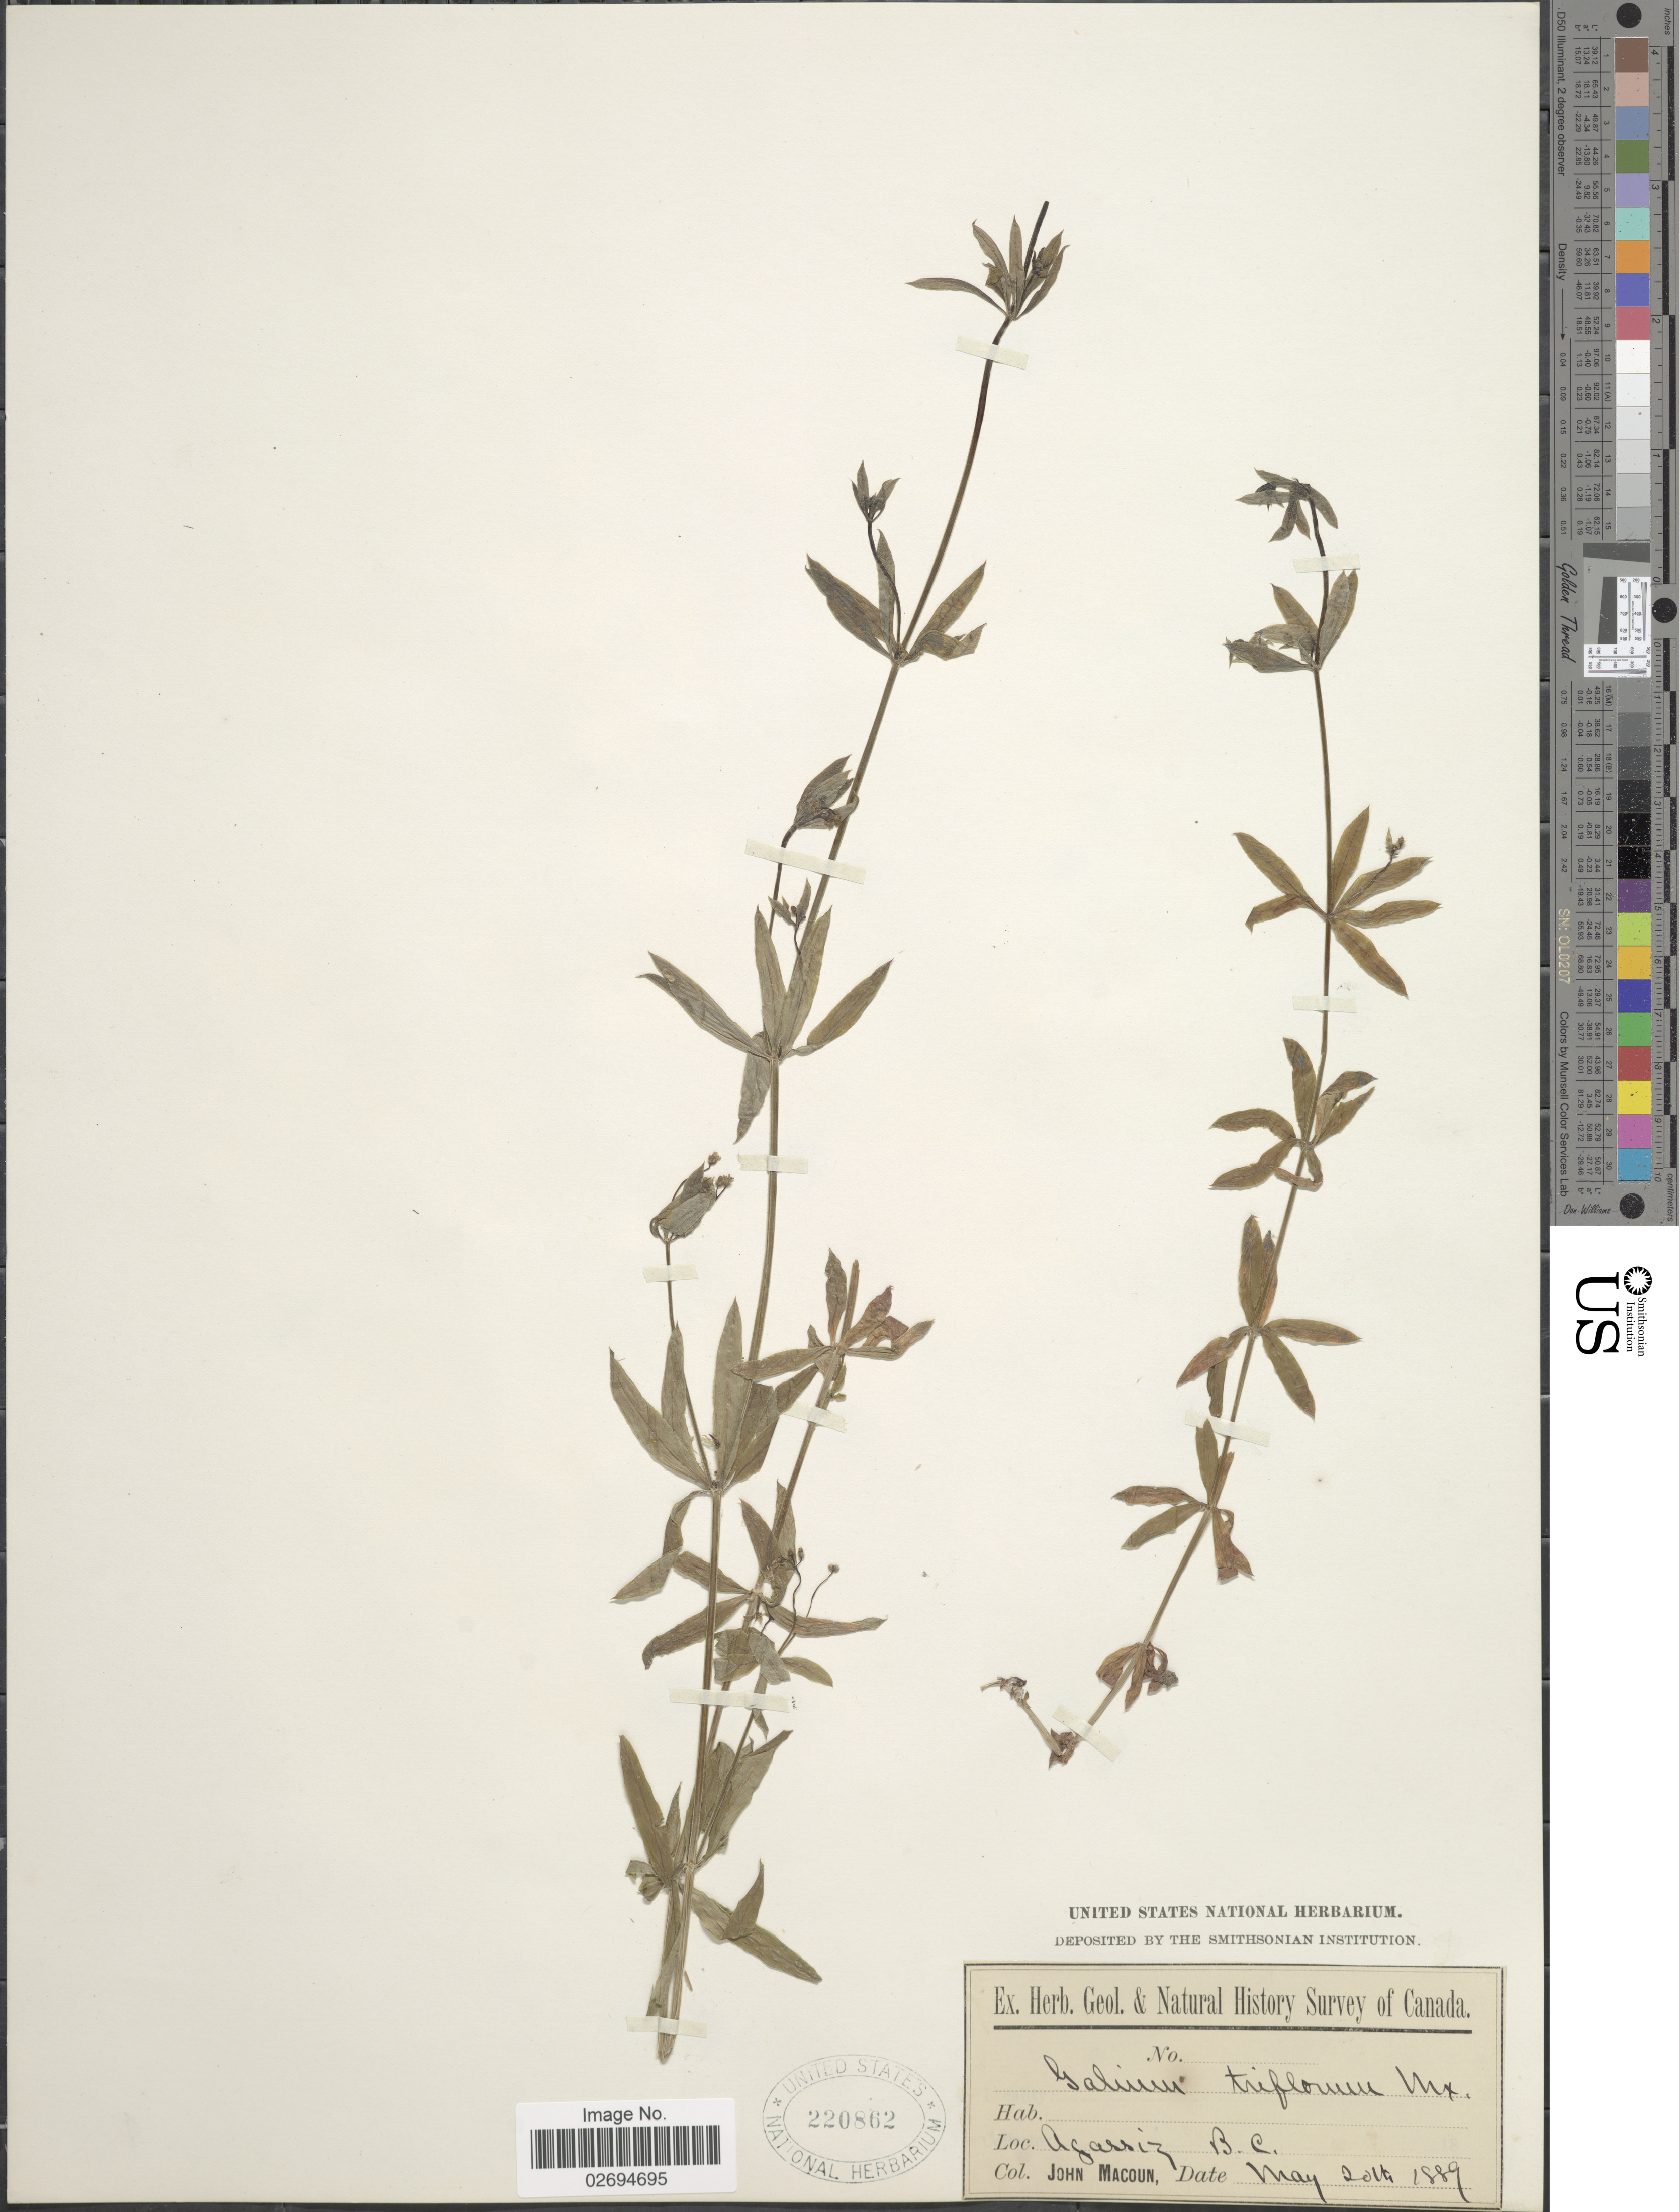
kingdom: Plantae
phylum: Tracheophyta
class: Magnoliopsida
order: Gentianales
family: Rubiaceae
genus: Galium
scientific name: Galium triflorum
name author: Michx.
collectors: J. Macoun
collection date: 1889-05-20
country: Canada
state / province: British Columbia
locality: Agassiz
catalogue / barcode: US 220862